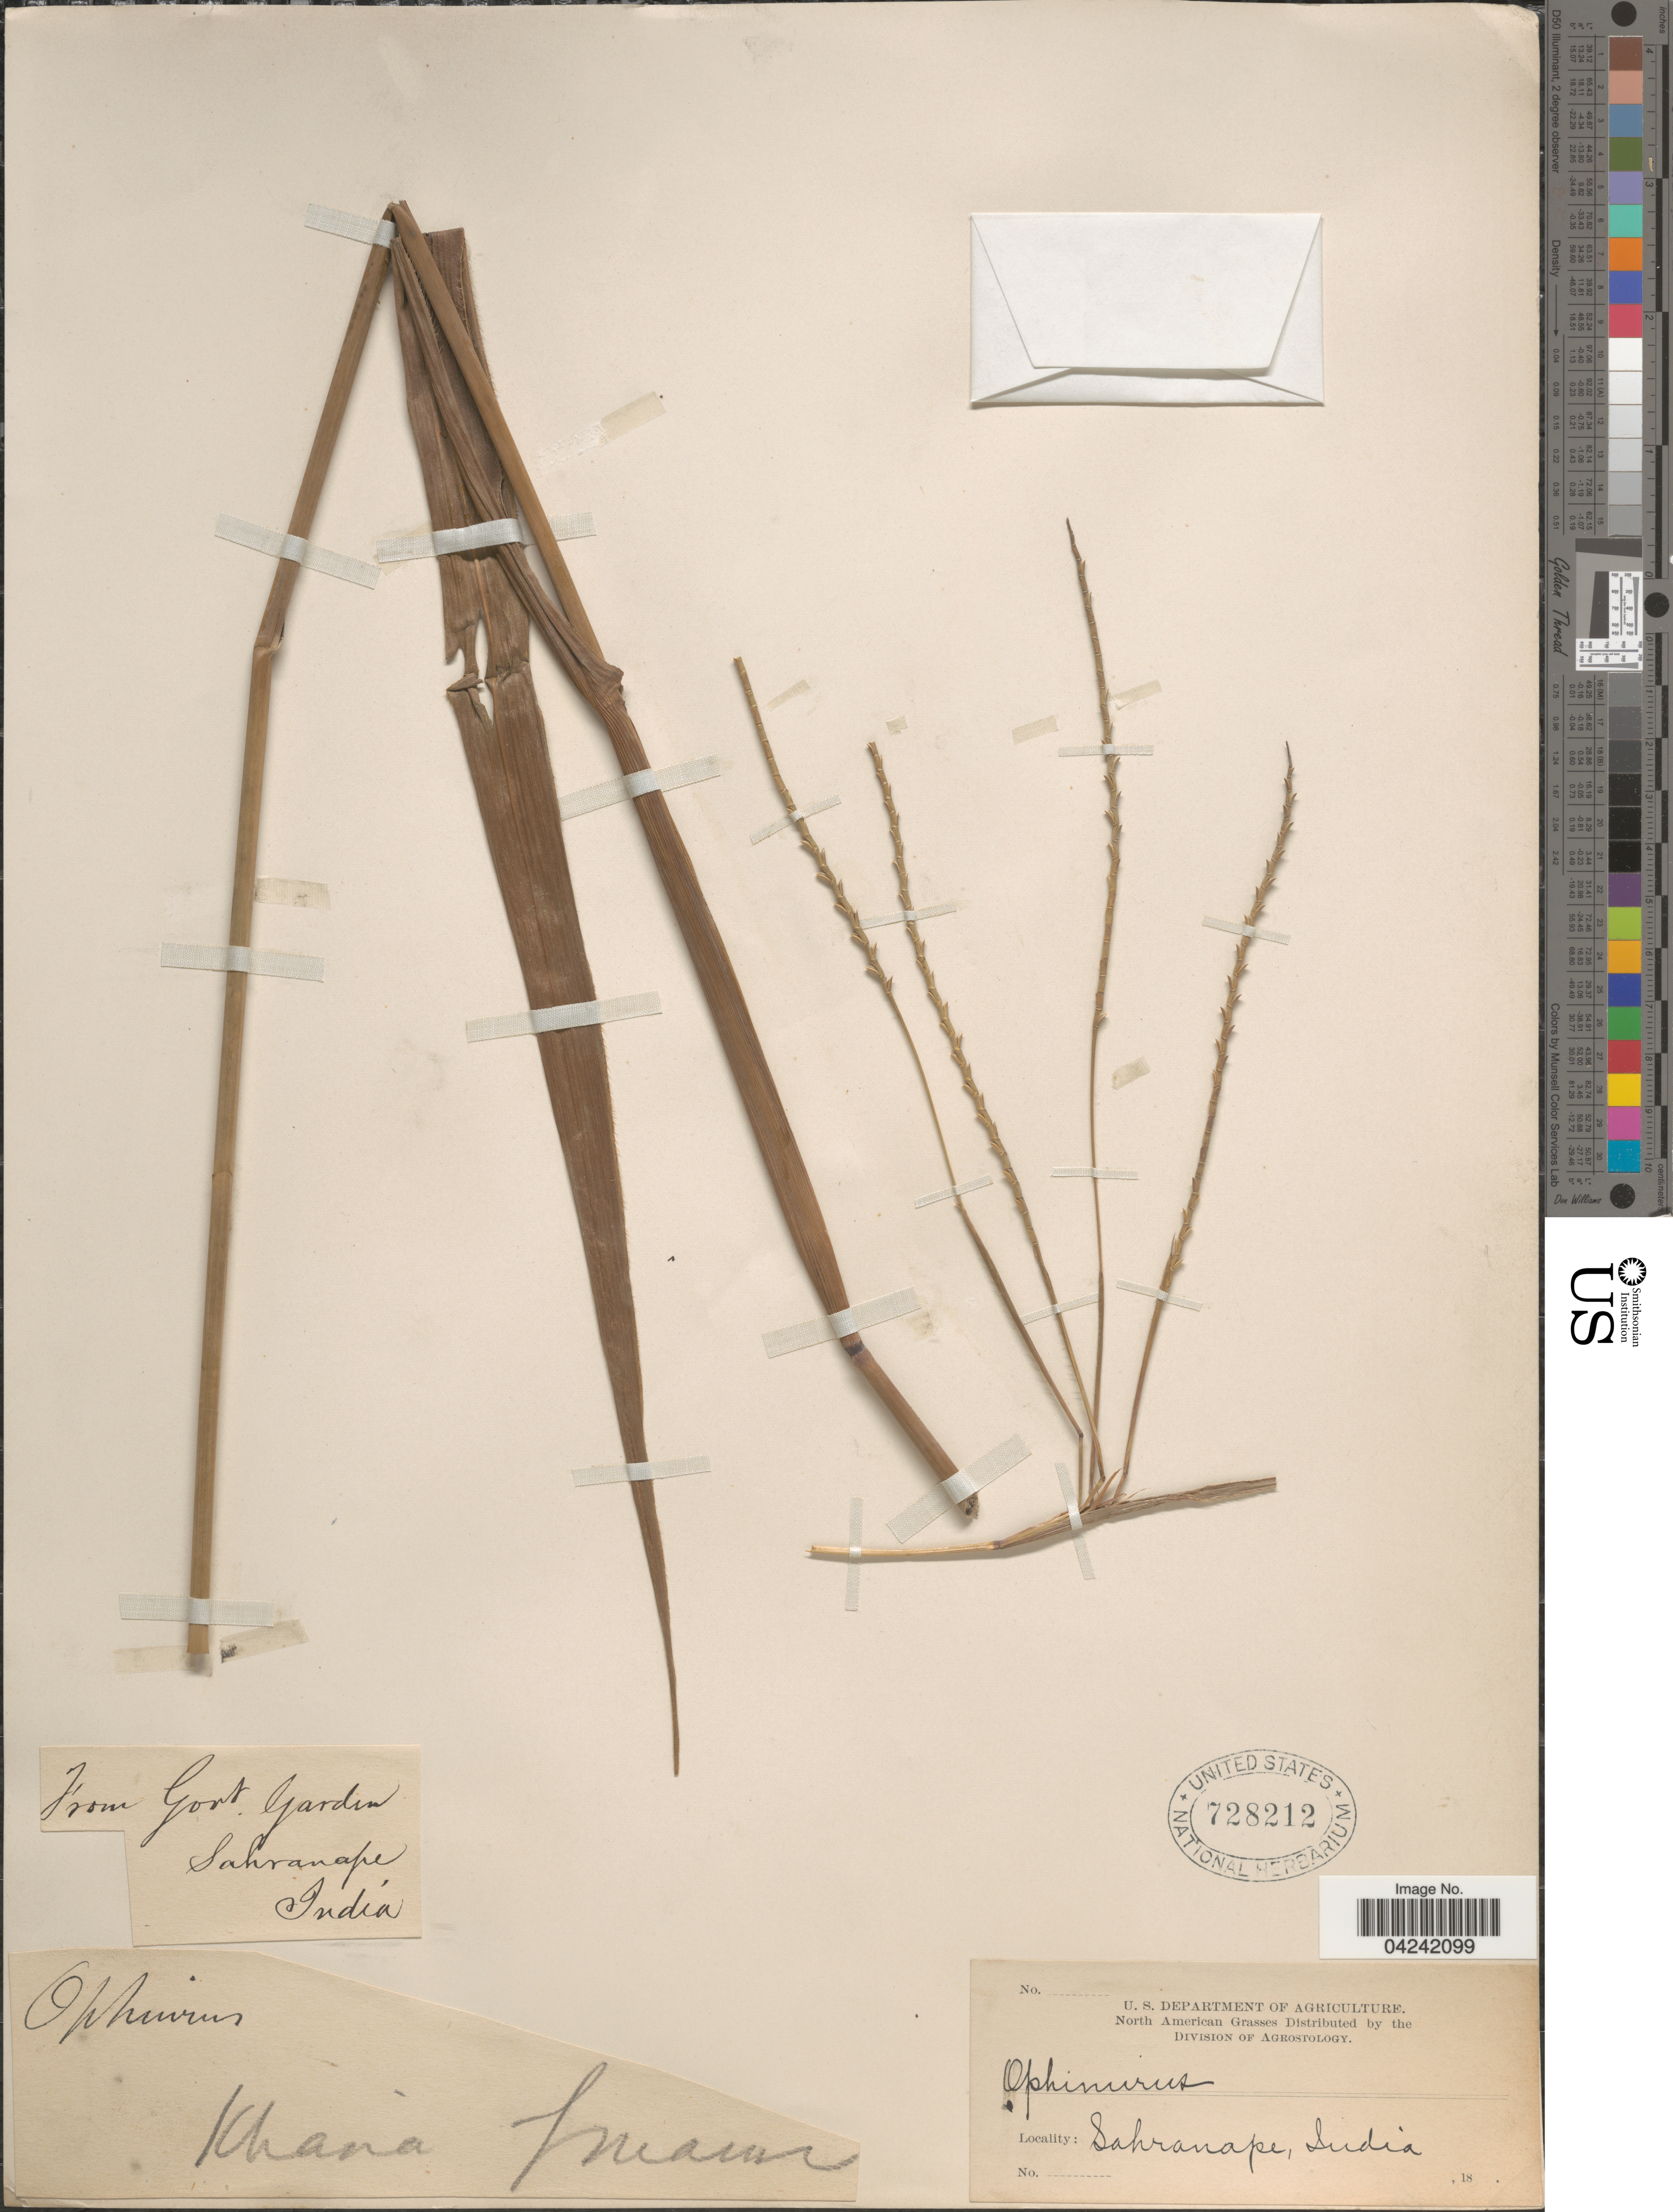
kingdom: Plantae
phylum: Tracheophyta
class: Liliopsida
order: Poales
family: Poaceae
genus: Ophiuros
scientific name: Ophiuros exaltatus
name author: (L.) Kuntze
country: India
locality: Sahranape.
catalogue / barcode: US 728212